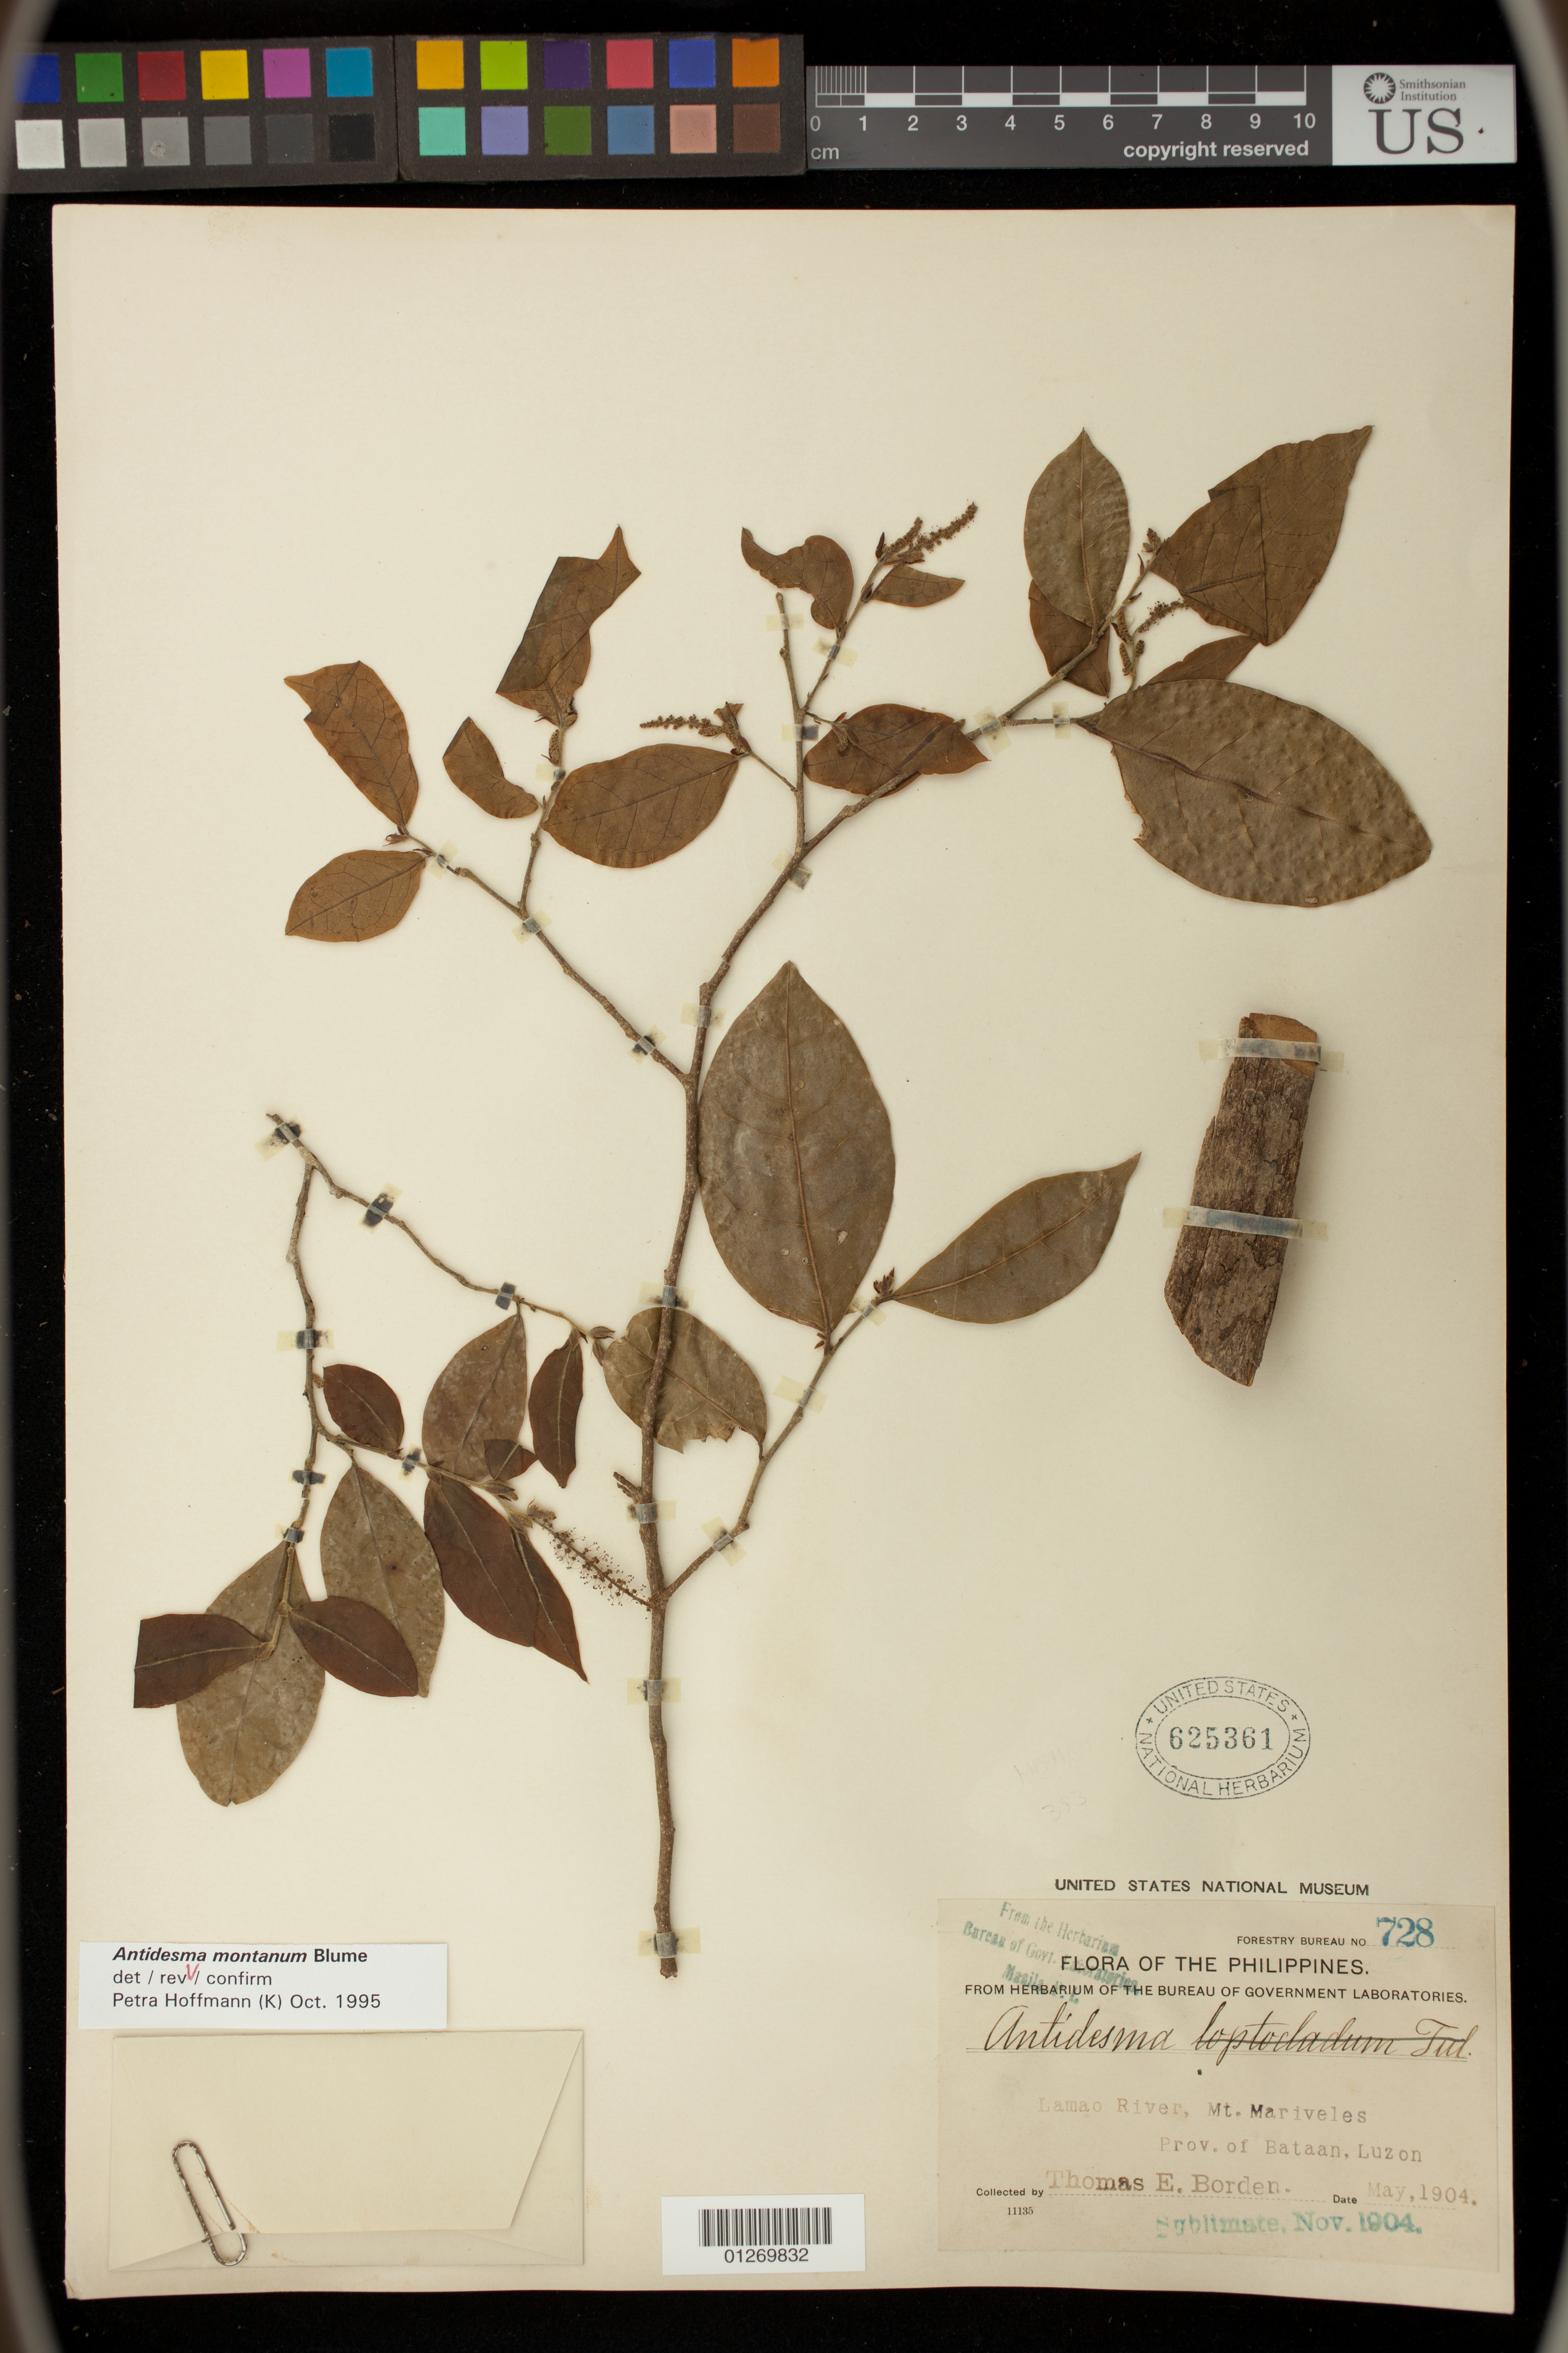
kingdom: Plantae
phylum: Tracheophyta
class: Magnoliopsida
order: Malpighiales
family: Phyllanthaceae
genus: Antidesma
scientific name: Antidesma montanum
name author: Blume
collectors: T. E. Borden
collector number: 728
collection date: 1904-05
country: Philippines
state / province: Central Luzon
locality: Lamao River, Mt. Mariveles, Prov. of Bataan, Luzon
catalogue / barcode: US 625361